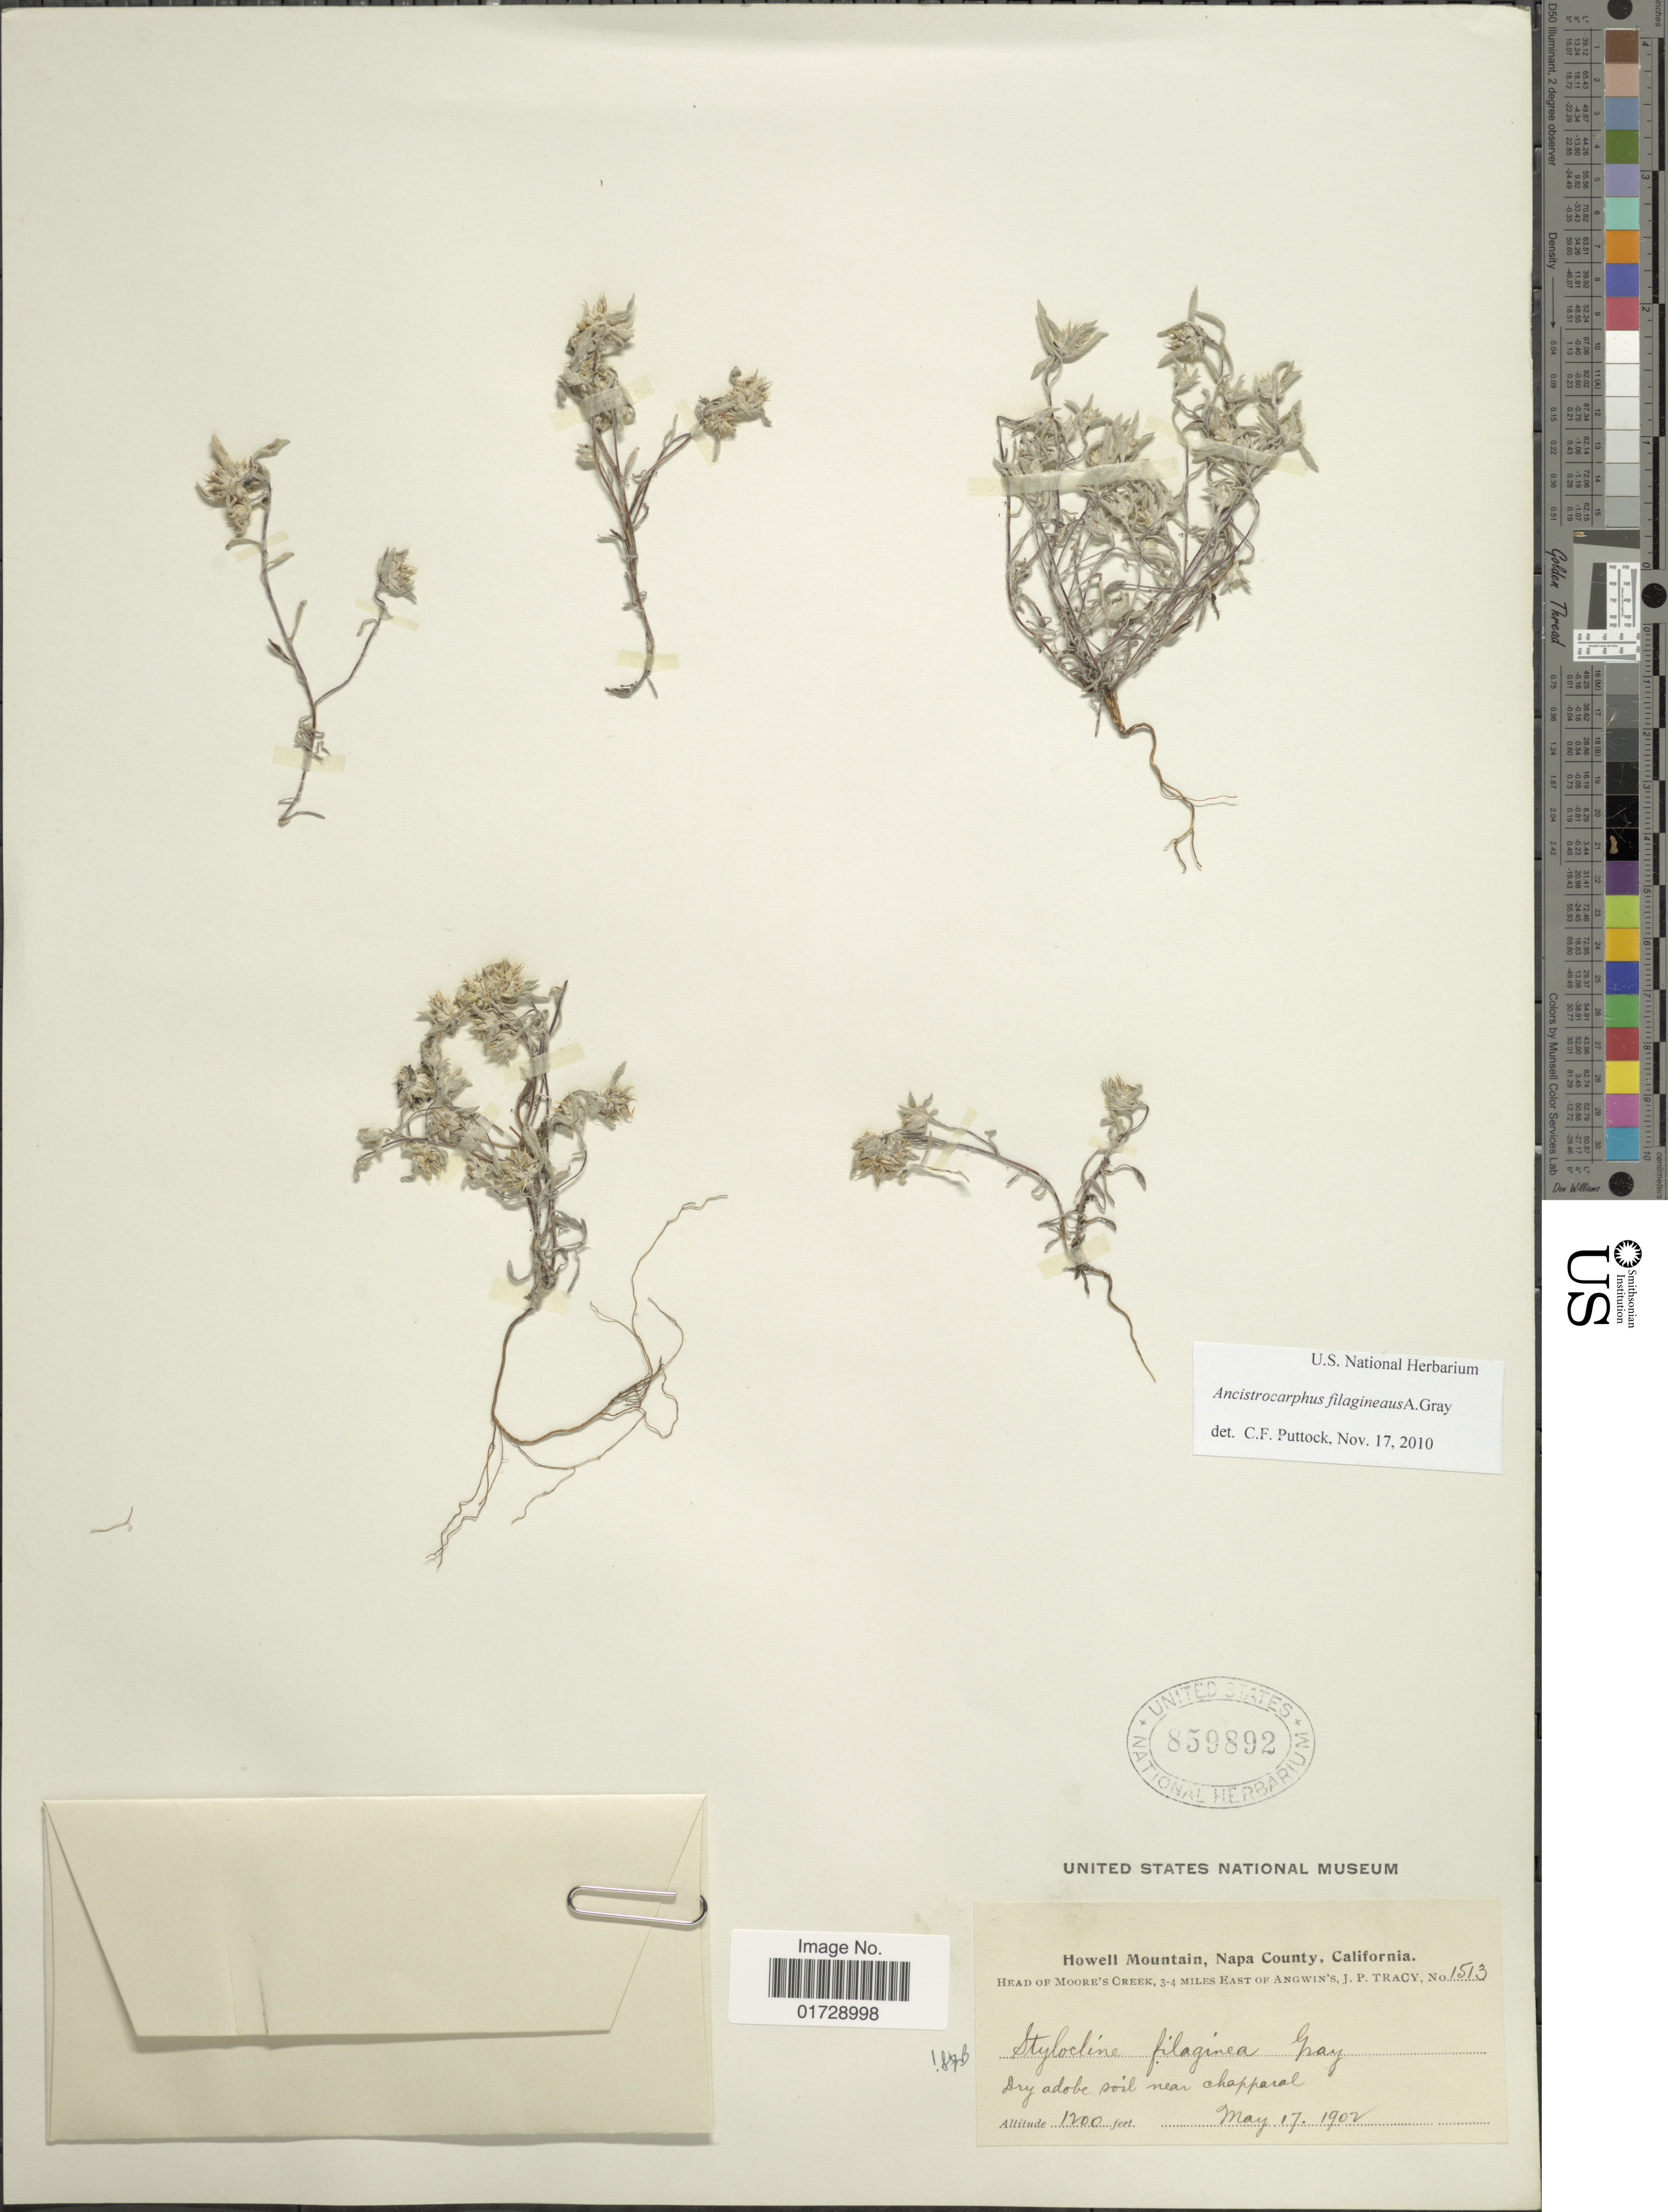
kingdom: Plantae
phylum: Tracheophyta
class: Magnoliopsida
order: Asterales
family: Asteraceae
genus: Stylocline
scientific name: Stylocline filaginea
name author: (A. Gray) A. Gray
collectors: J. Tracy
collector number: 1513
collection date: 1902-05-17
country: United States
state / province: California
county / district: Napa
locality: Howell Mountain, Napa County, Head of Morre's Creel, 3-4 miles east of Angwin's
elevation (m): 366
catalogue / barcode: US 859892